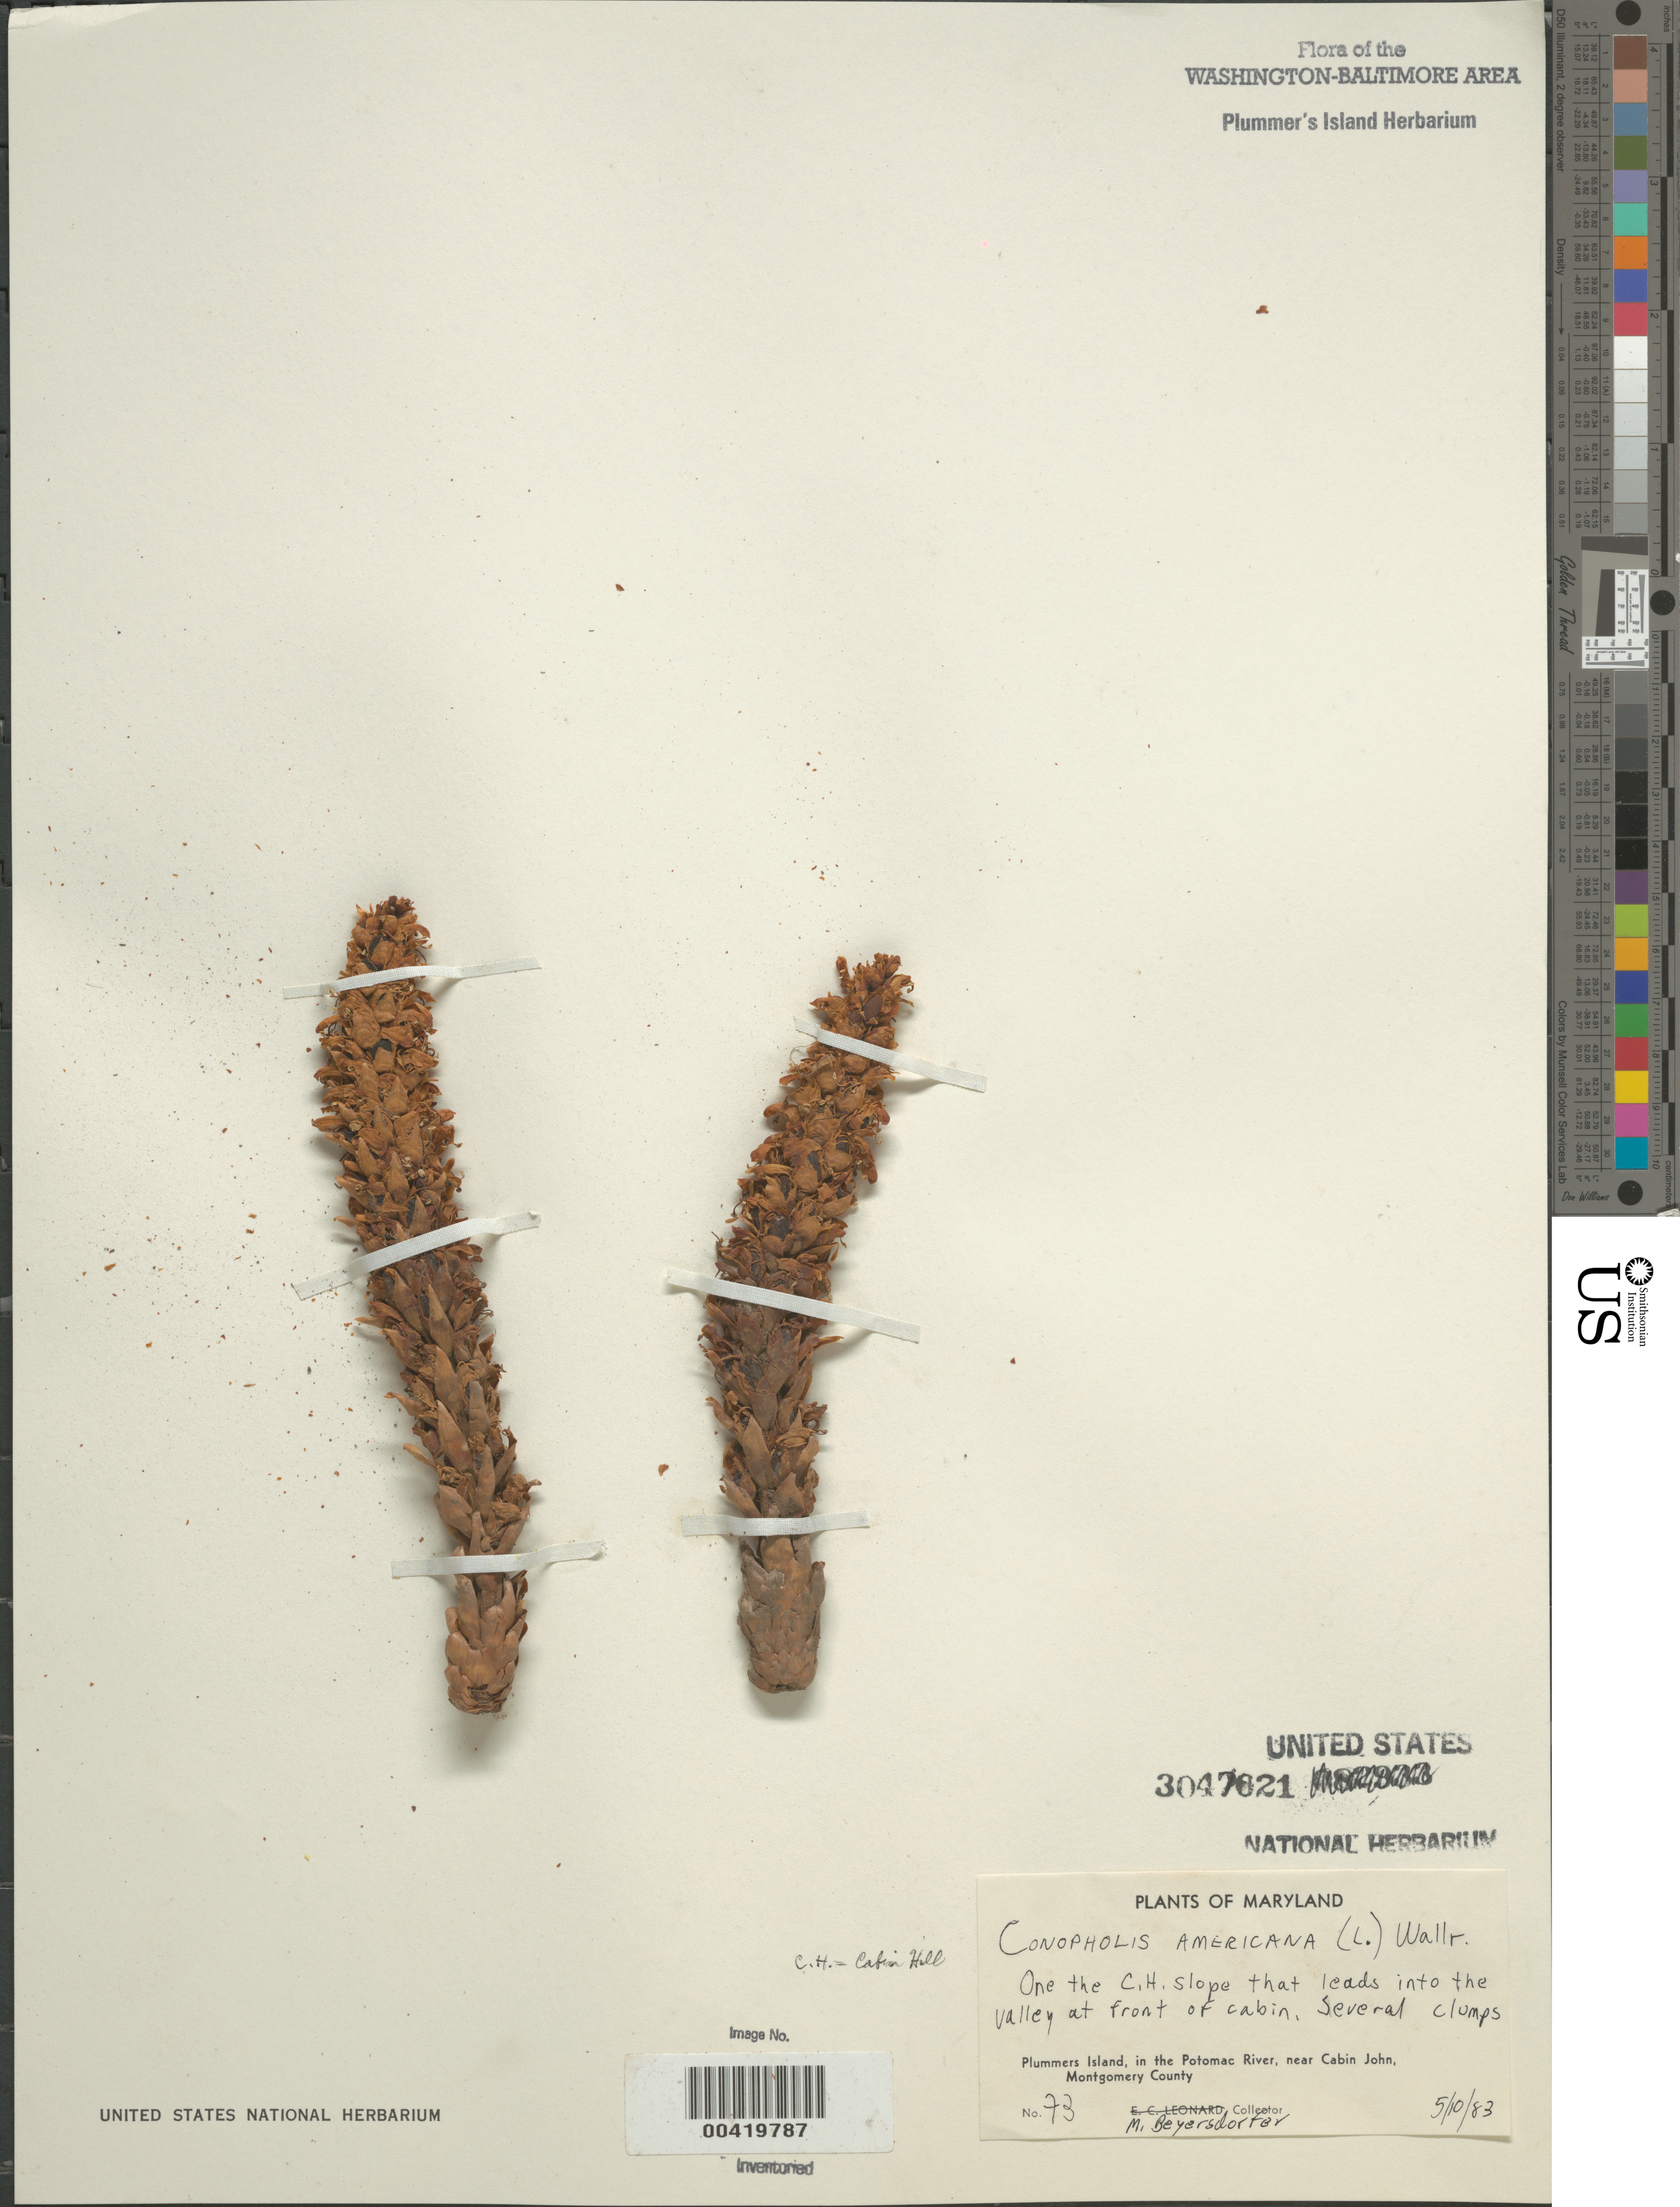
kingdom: Plantae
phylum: Tracheophyta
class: Magnoliopsida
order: Lamiales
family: Orobanchaceae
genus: Conopholis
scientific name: Conopholis americana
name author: (L. f.) Wallr.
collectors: M. Beyersdorfer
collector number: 73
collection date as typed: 10 May 1983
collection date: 1983-05-10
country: United States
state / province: Maryland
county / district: Montgomery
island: Plummers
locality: Plummer's Island; Cabin Hill slope that leads Into the valley in front of Cabin C. & O. Canal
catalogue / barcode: US 3047021